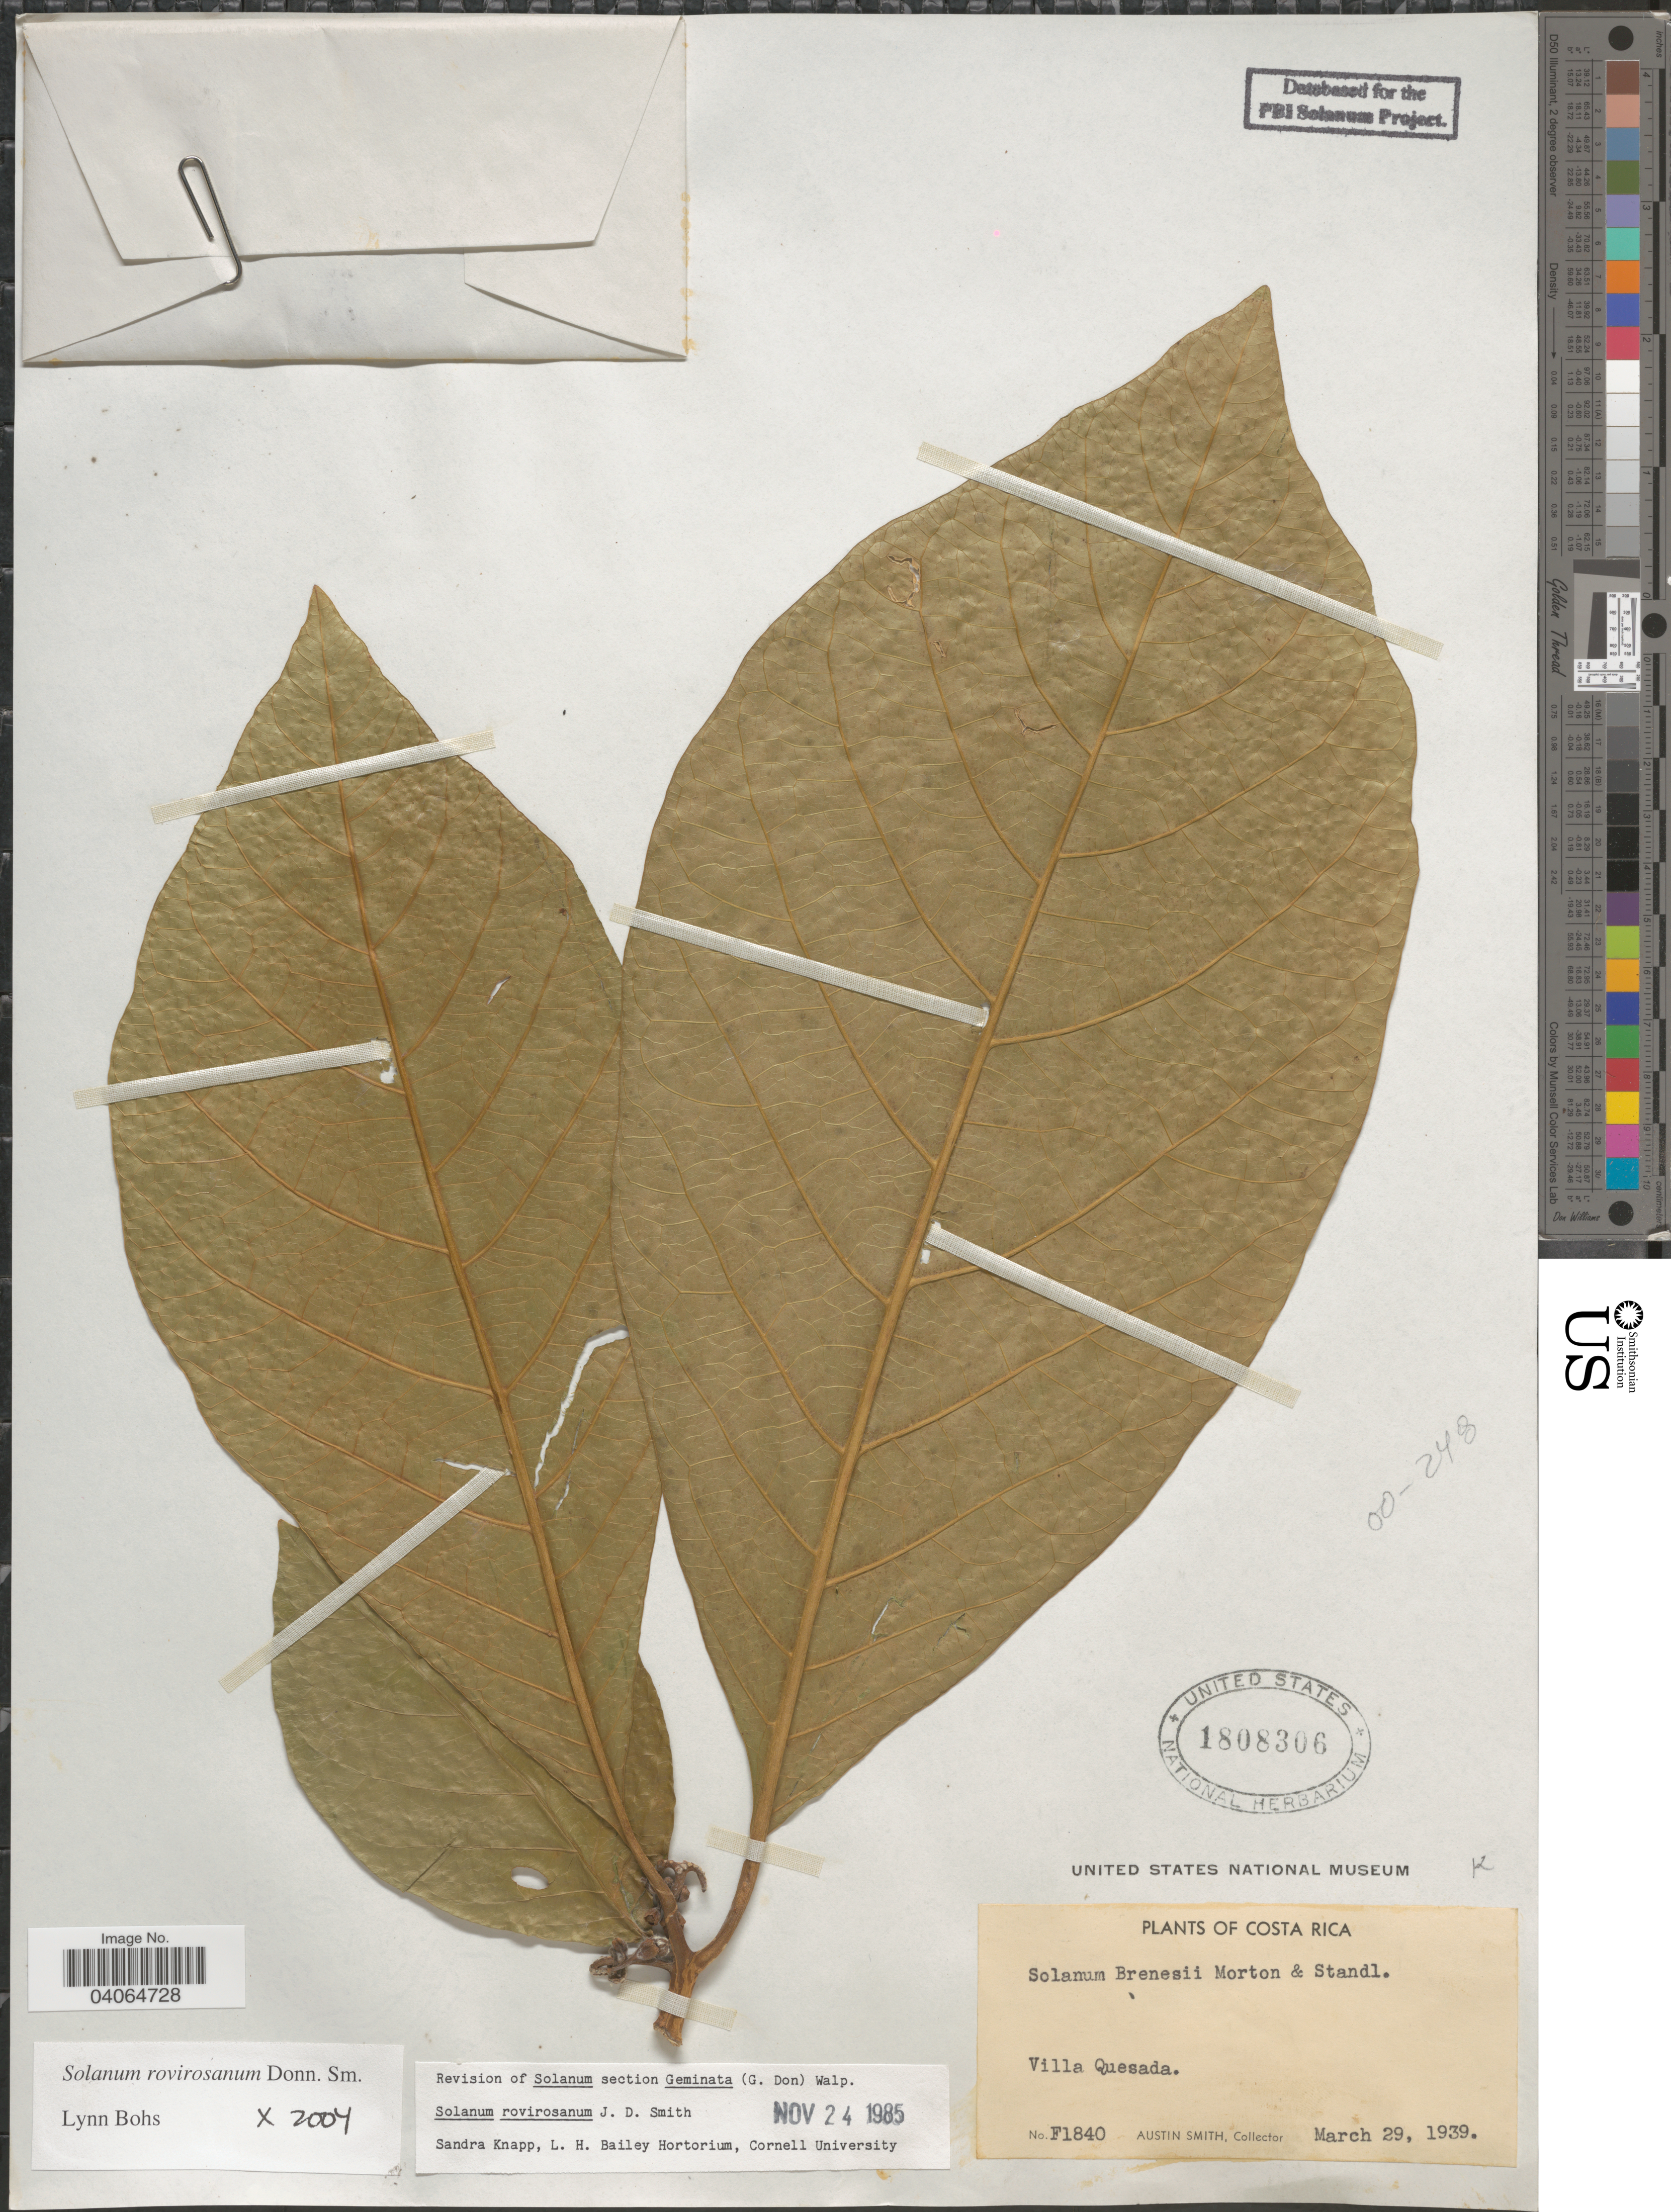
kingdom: Plantae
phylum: Tracheophyta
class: Magnoliopsida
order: Solanales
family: Solanaceae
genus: Solanum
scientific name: Solanum rovirosanum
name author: Donn. Sm.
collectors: Aust P. Smith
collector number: F1840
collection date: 1939-03-29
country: Costa Rica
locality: Villa Quesada.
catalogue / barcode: US 1808306